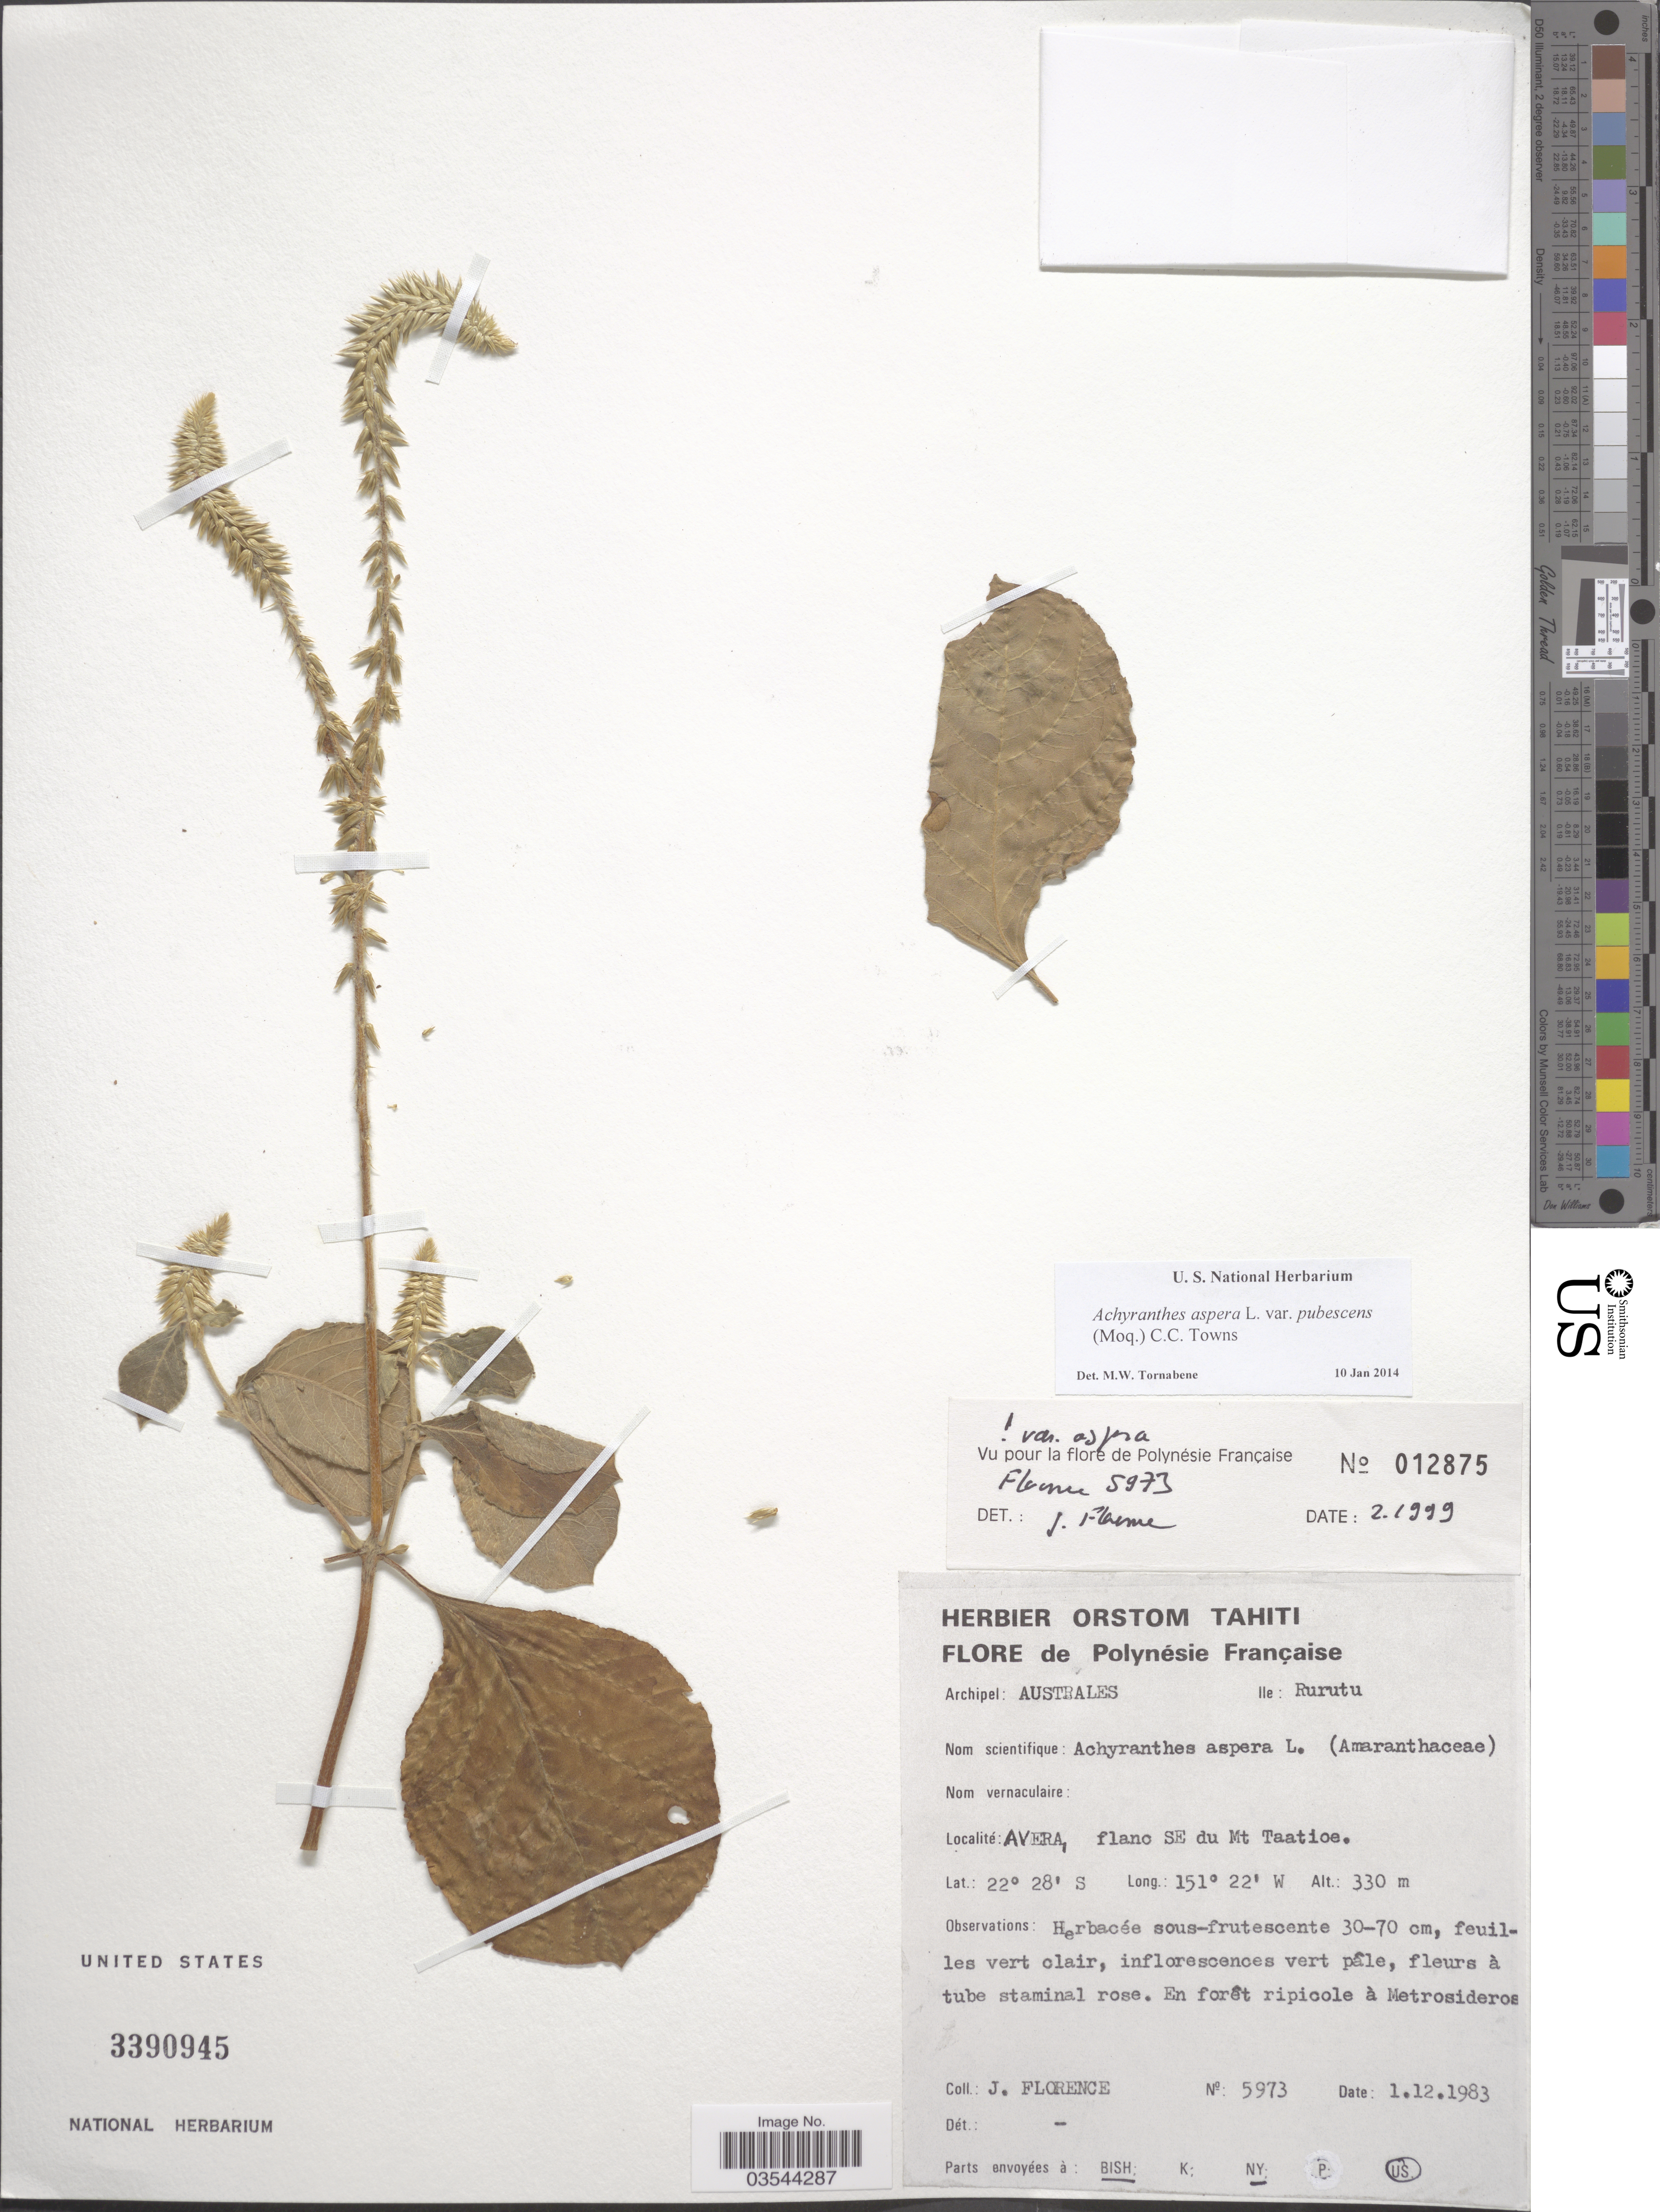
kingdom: Plantae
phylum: Tracheophyta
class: Magnoliopsida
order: Caryophyllales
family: Amaranthaceae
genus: Achyranthes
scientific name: Achyranthes aspera var. pubescens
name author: (Moq.) M. Gómez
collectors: J. Florence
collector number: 5973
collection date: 1983-12-01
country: French Polynesia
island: Rurutu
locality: Archipel: Australes. Ile: Rurutu. Avera, flanc SE du Mt Taatioe.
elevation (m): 330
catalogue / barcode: US 3390945